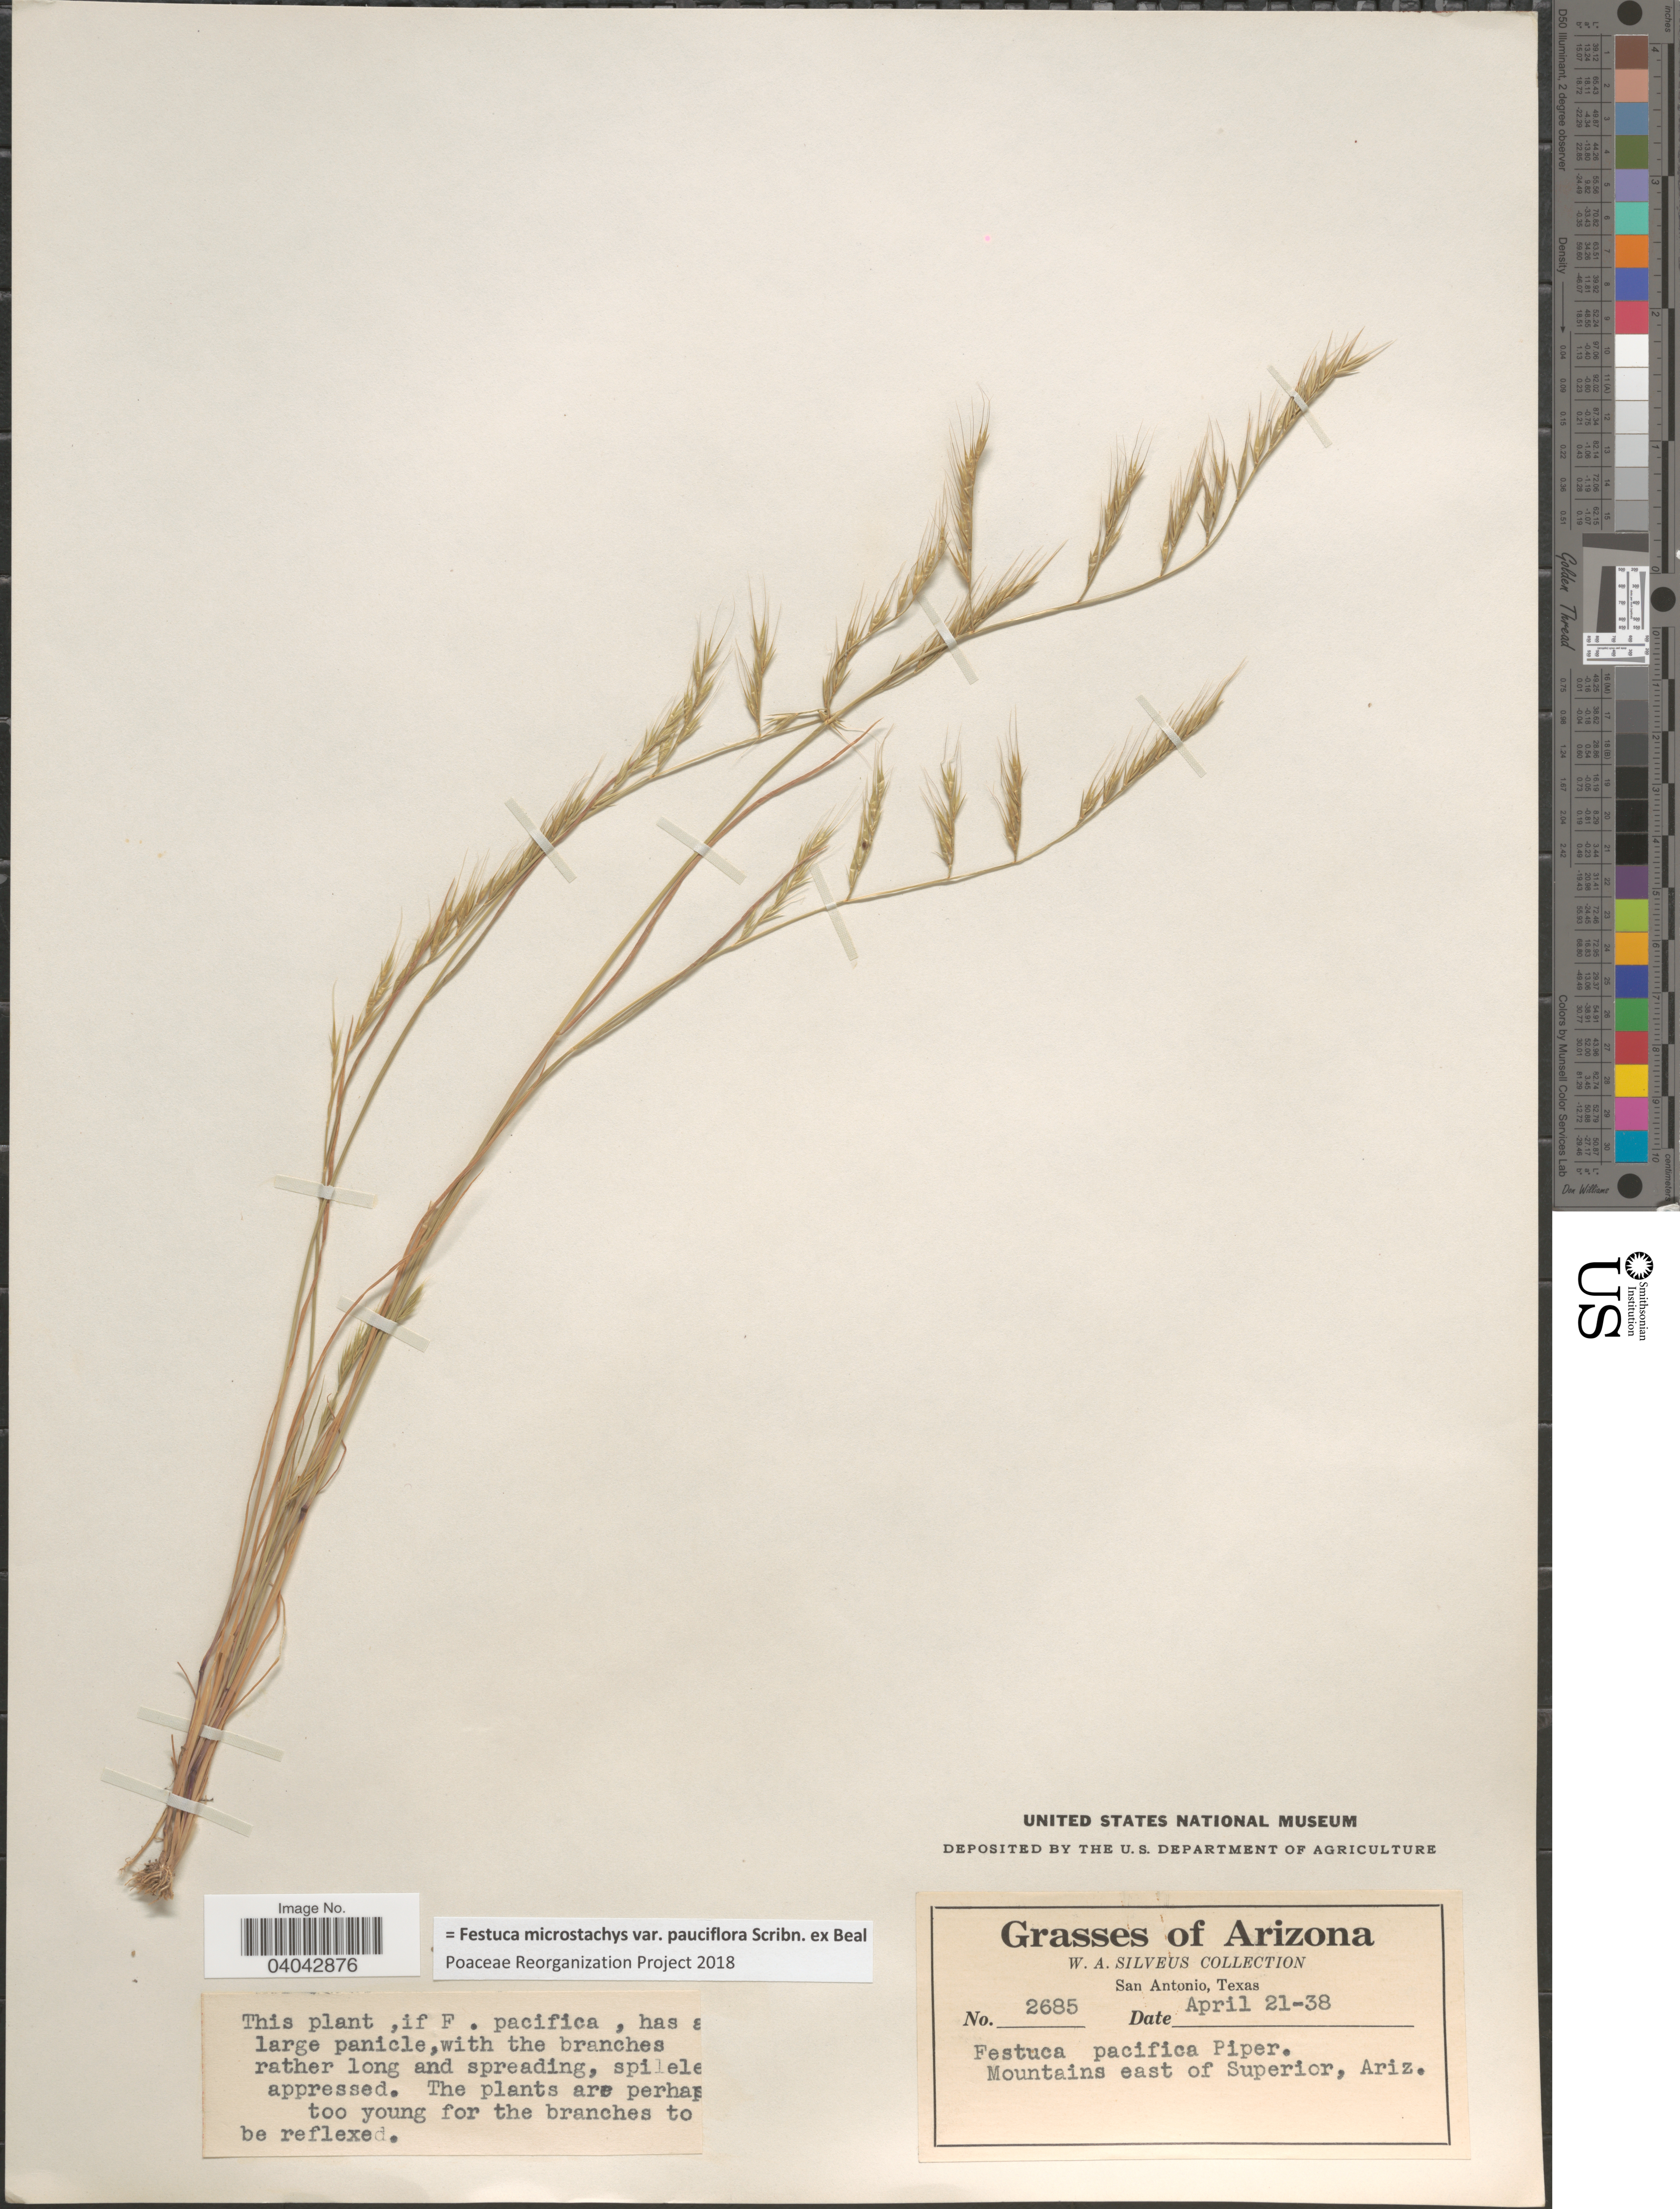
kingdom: Plantae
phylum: Tracheophyta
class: Liliopsida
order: Poales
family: Poaceae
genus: Festuca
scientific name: Festuca microstachys var. pauciflora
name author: Scribn. ex W.J. Beal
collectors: W. Silveus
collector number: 2685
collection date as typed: Transcribed d/m/y: 21/4/38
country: United States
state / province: Arizona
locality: Mountains east of Superior.